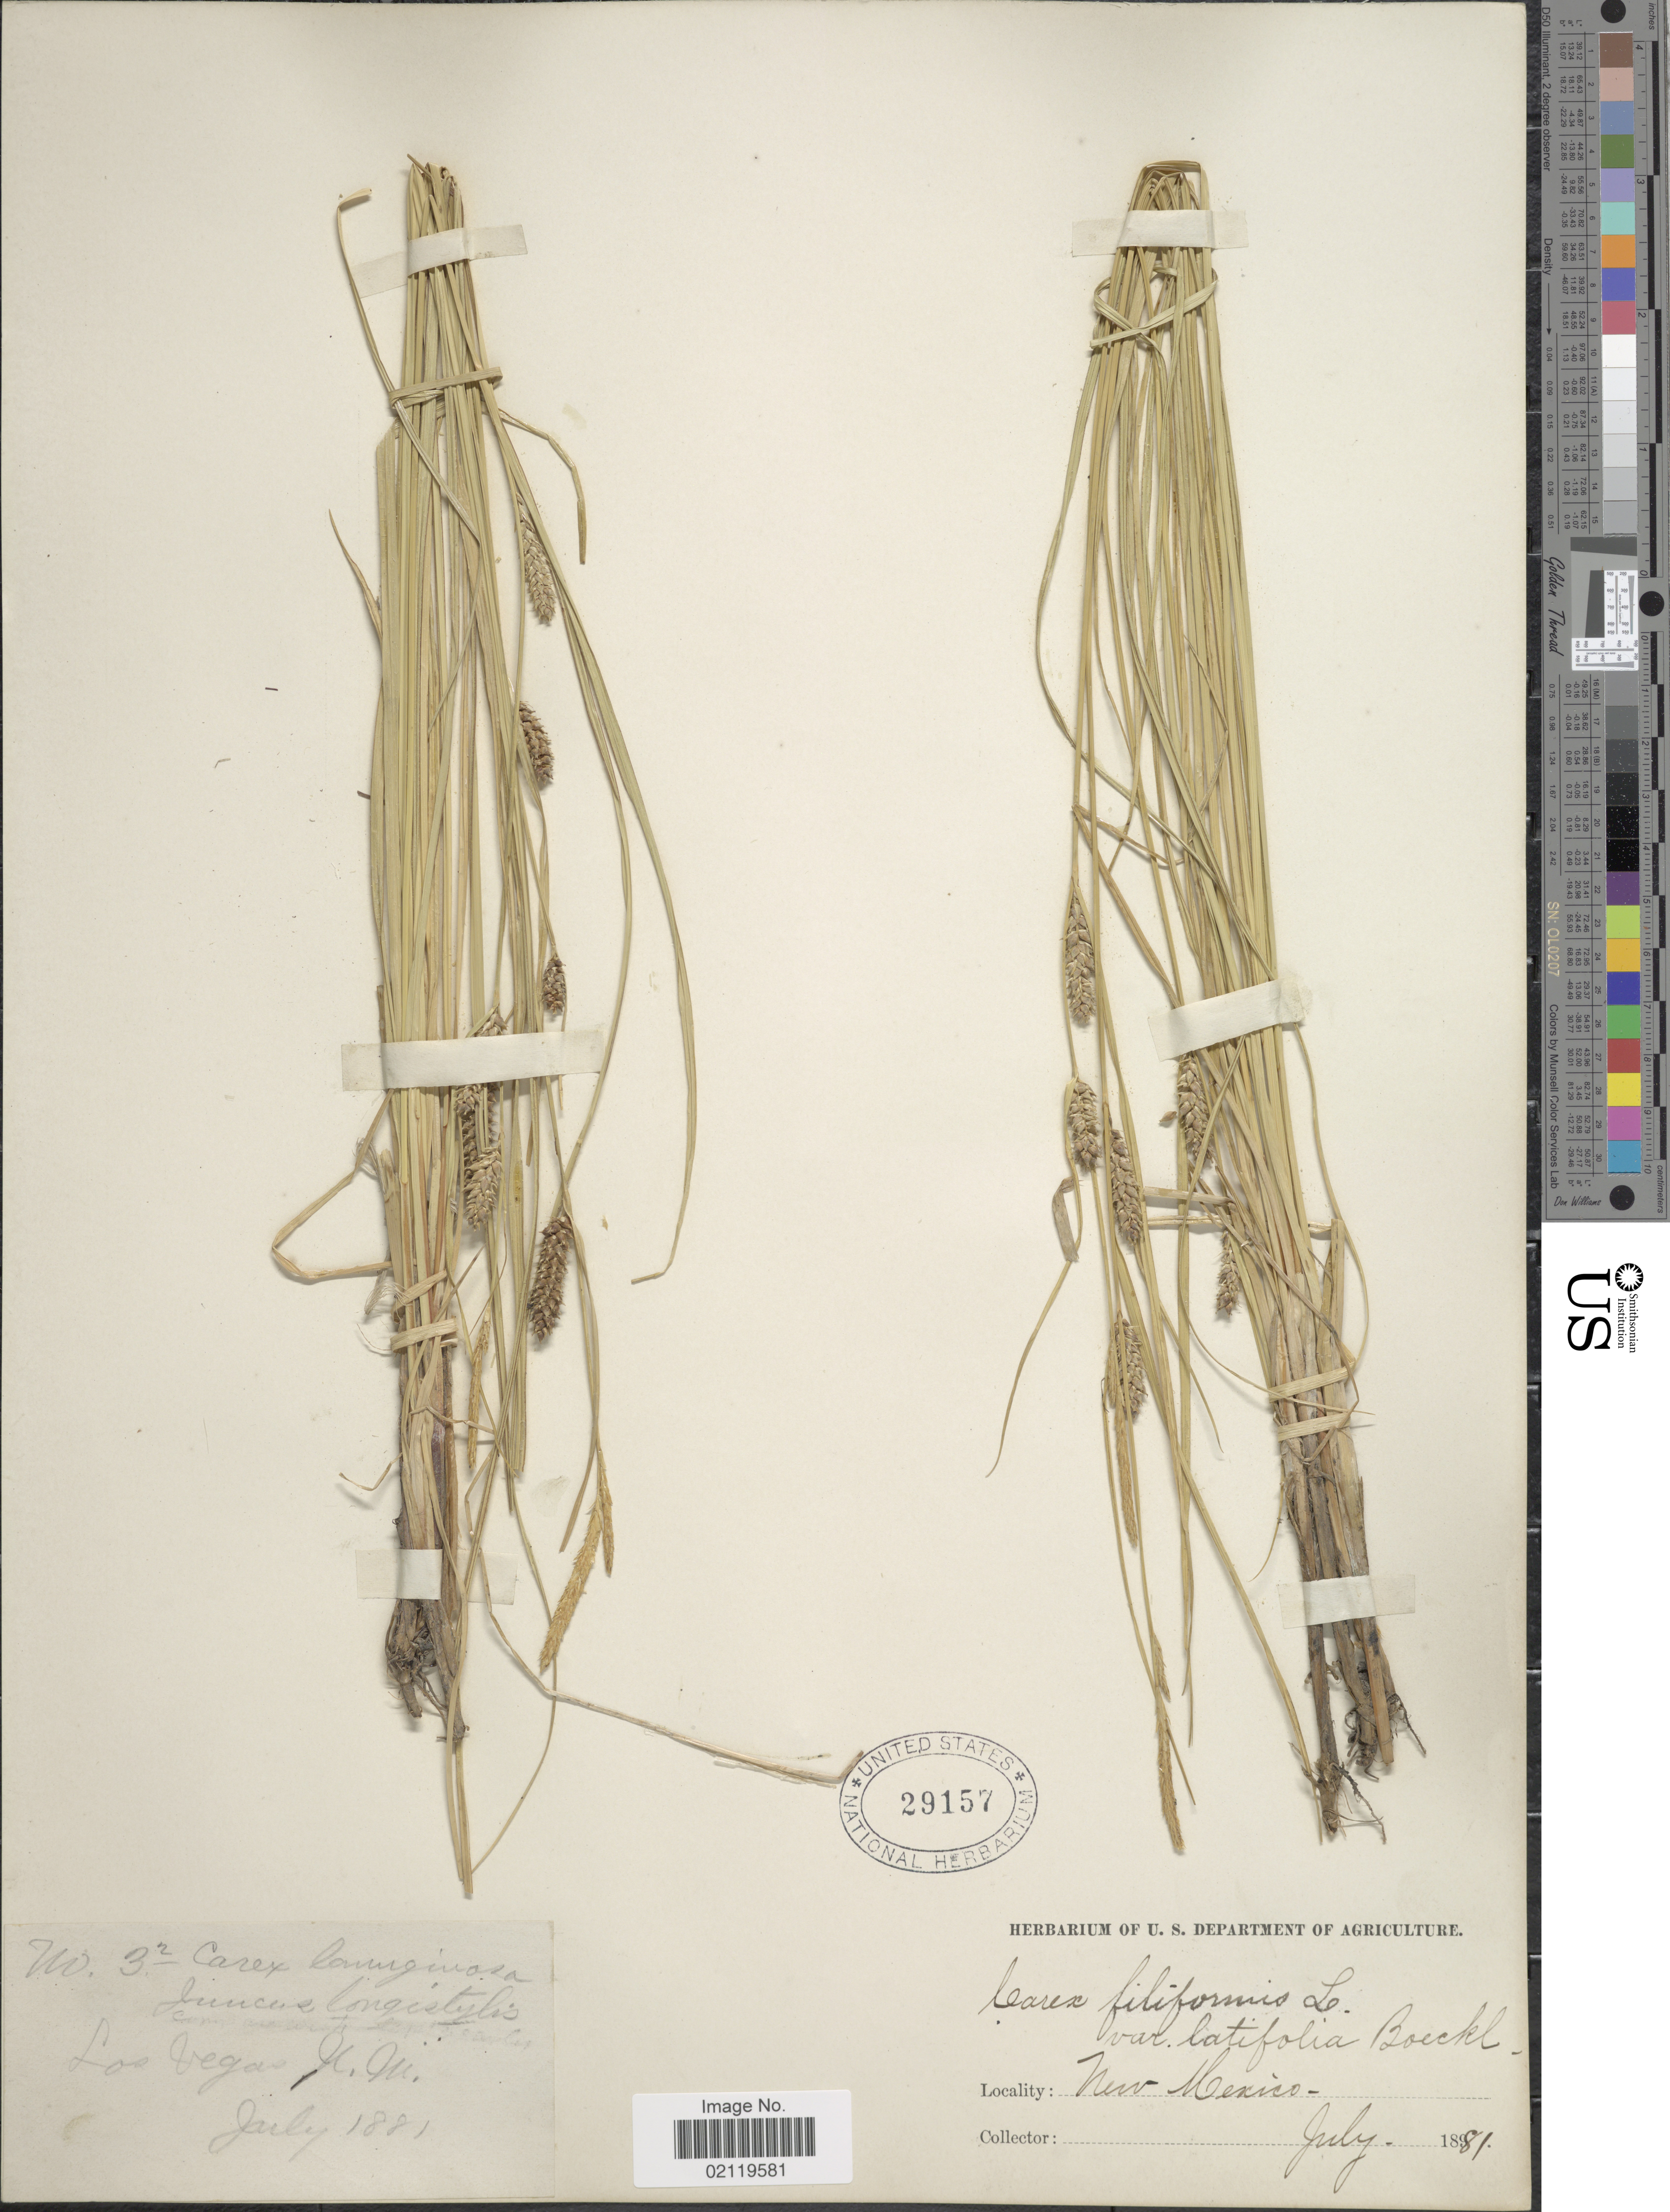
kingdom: Plantae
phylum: Tracheophyta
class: Liliopsida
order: Poales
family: Cyperaceae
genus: Carex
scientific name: Carex pellita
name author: Muhl. ex Willd.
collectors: ex herb. U. S. Department of Agriculture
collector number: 3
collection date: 1881-07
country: United States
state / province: New Mexico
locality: Las Vegas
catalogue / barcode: US 29157